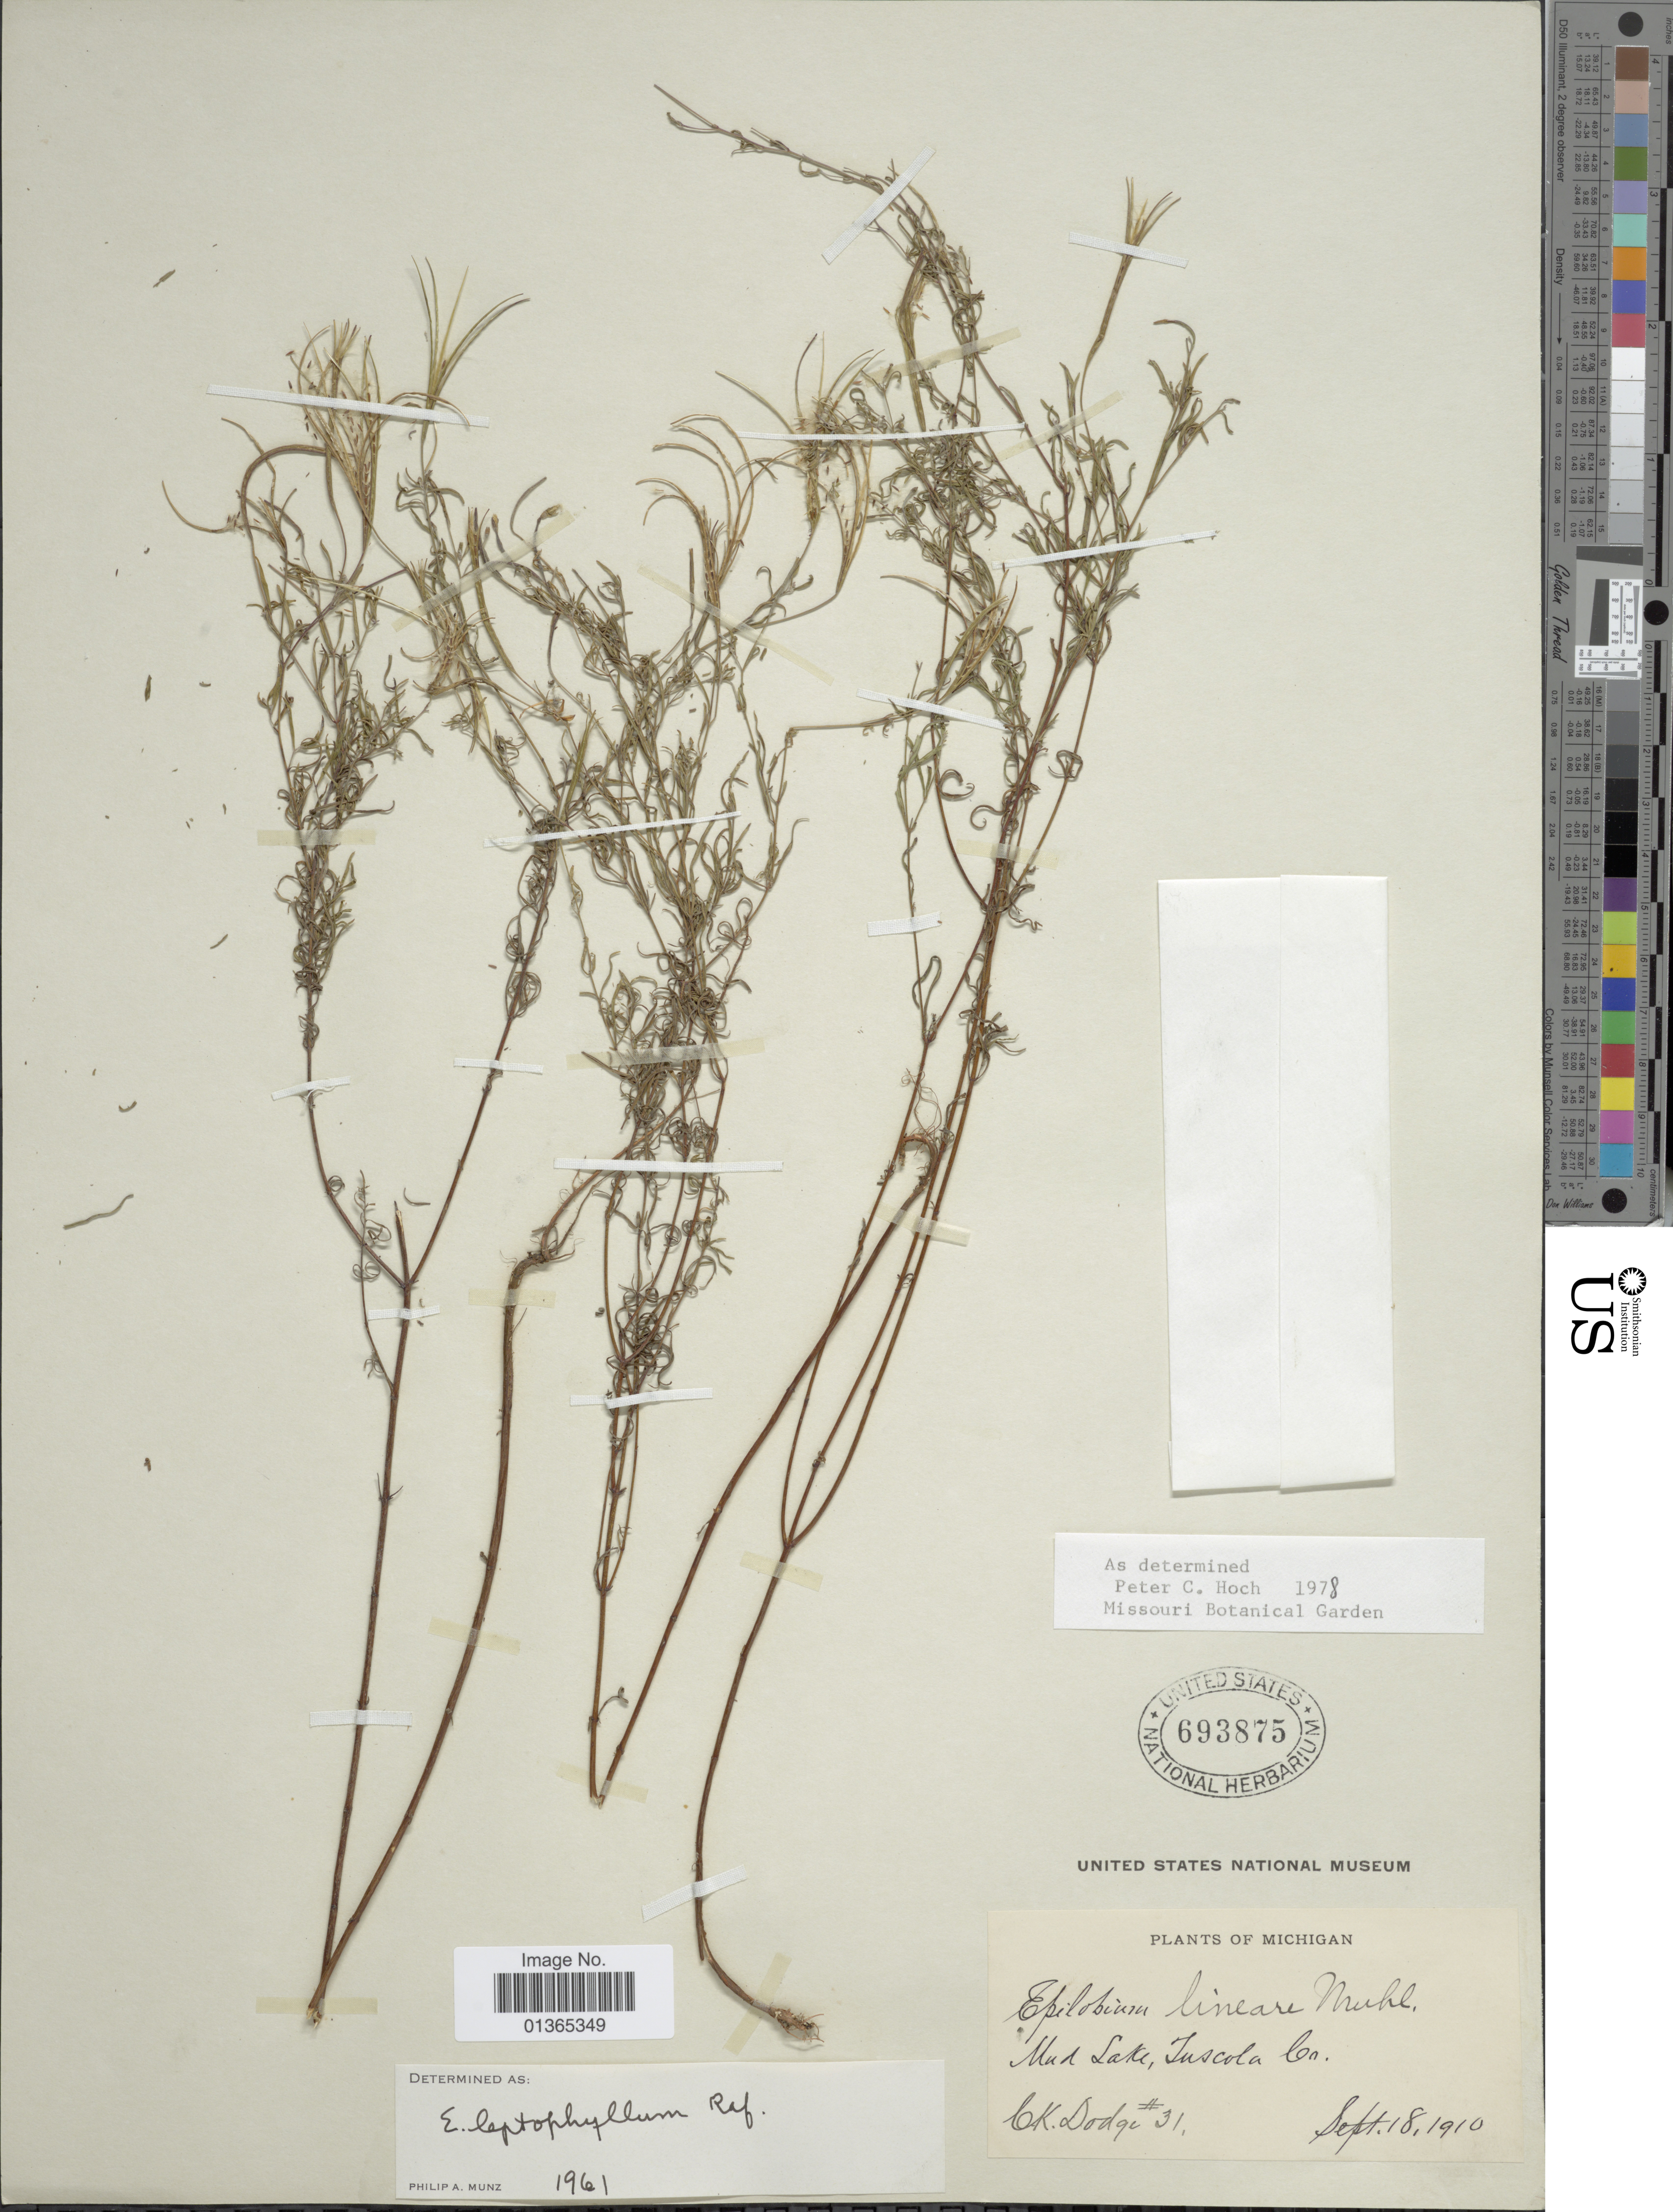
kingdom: Plantae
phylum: Tracheophyta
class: Magnoliopsida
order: Myrtales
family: Onagraceae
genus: Epilobium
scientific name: Epilobium leptophyllum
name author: Raf.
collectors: C. Dodge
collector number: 31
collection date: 1910-09-18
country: United States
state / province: Michigan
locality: Mud Lake, Tuscola Co.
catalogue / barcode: US 693875